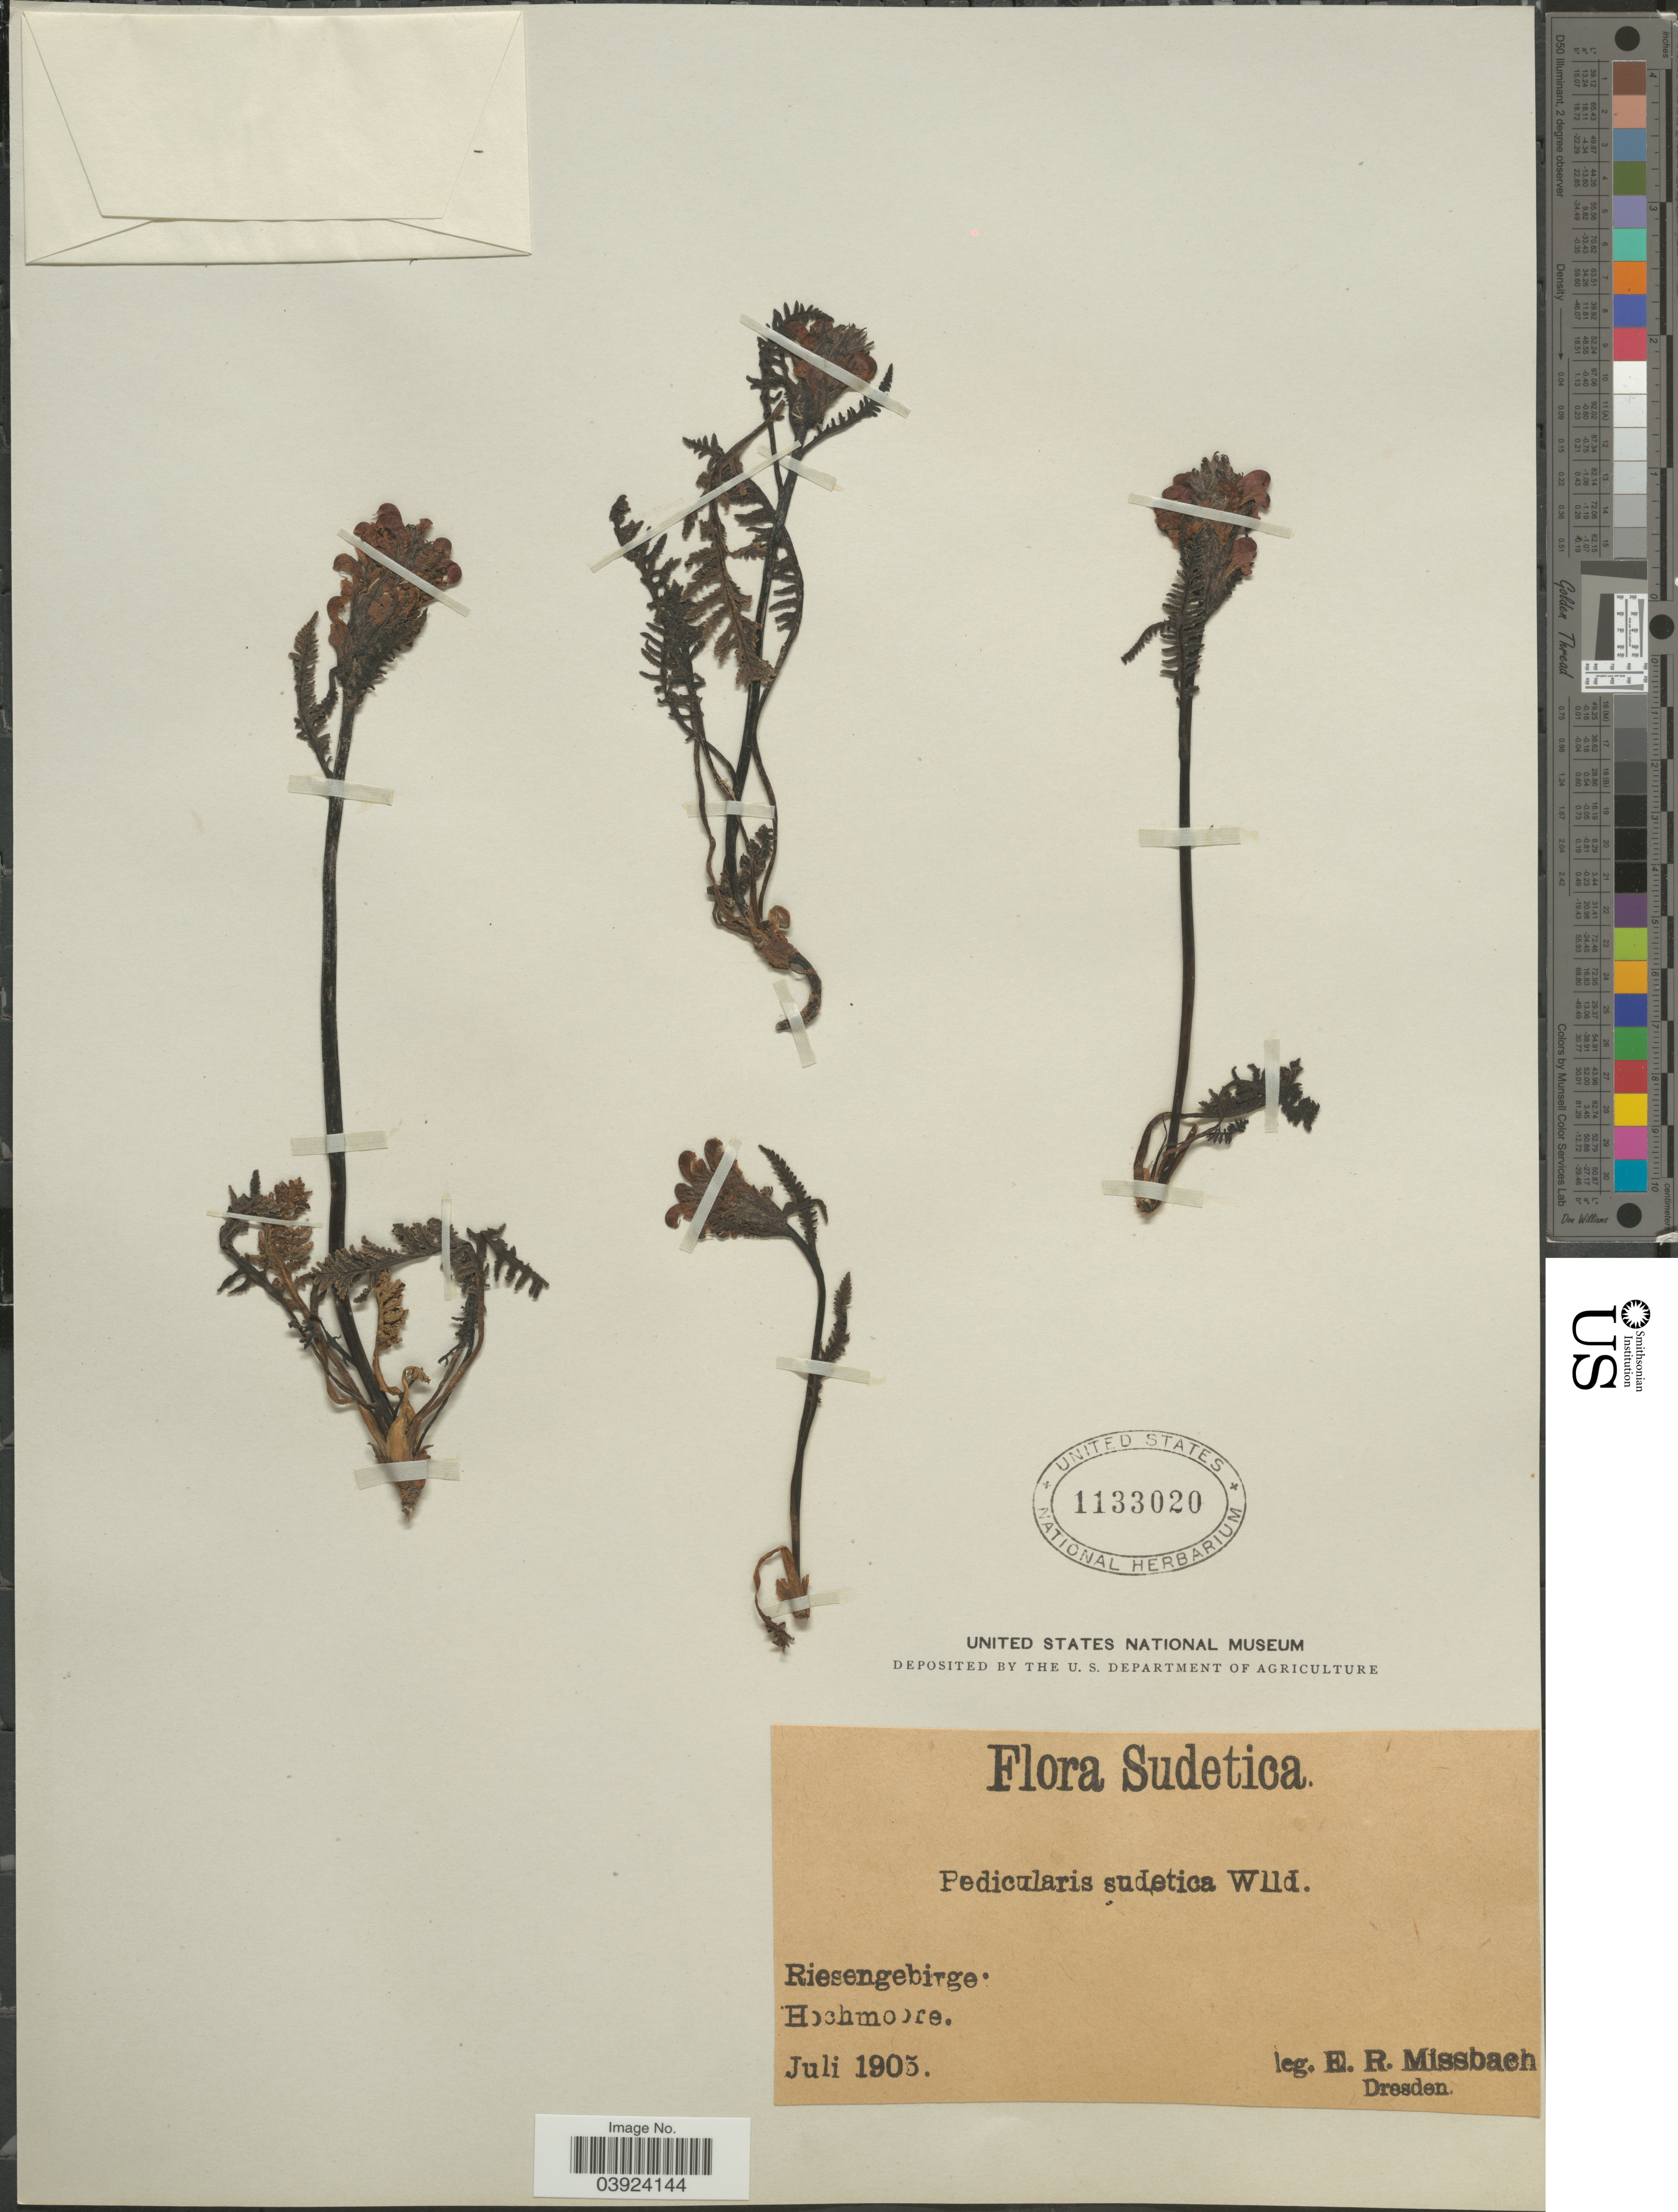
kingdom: Plantae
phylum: Tracheophyta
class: Magnoliopsida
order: Lamiales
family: Orobanchaceae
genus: Pedicularis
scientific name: Pedicularis sudetica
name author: Willd.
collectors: E. Missbach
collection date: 1905-07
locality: Sudetica. Riesengebirge. Hochmoore.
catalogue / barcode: US 1133020